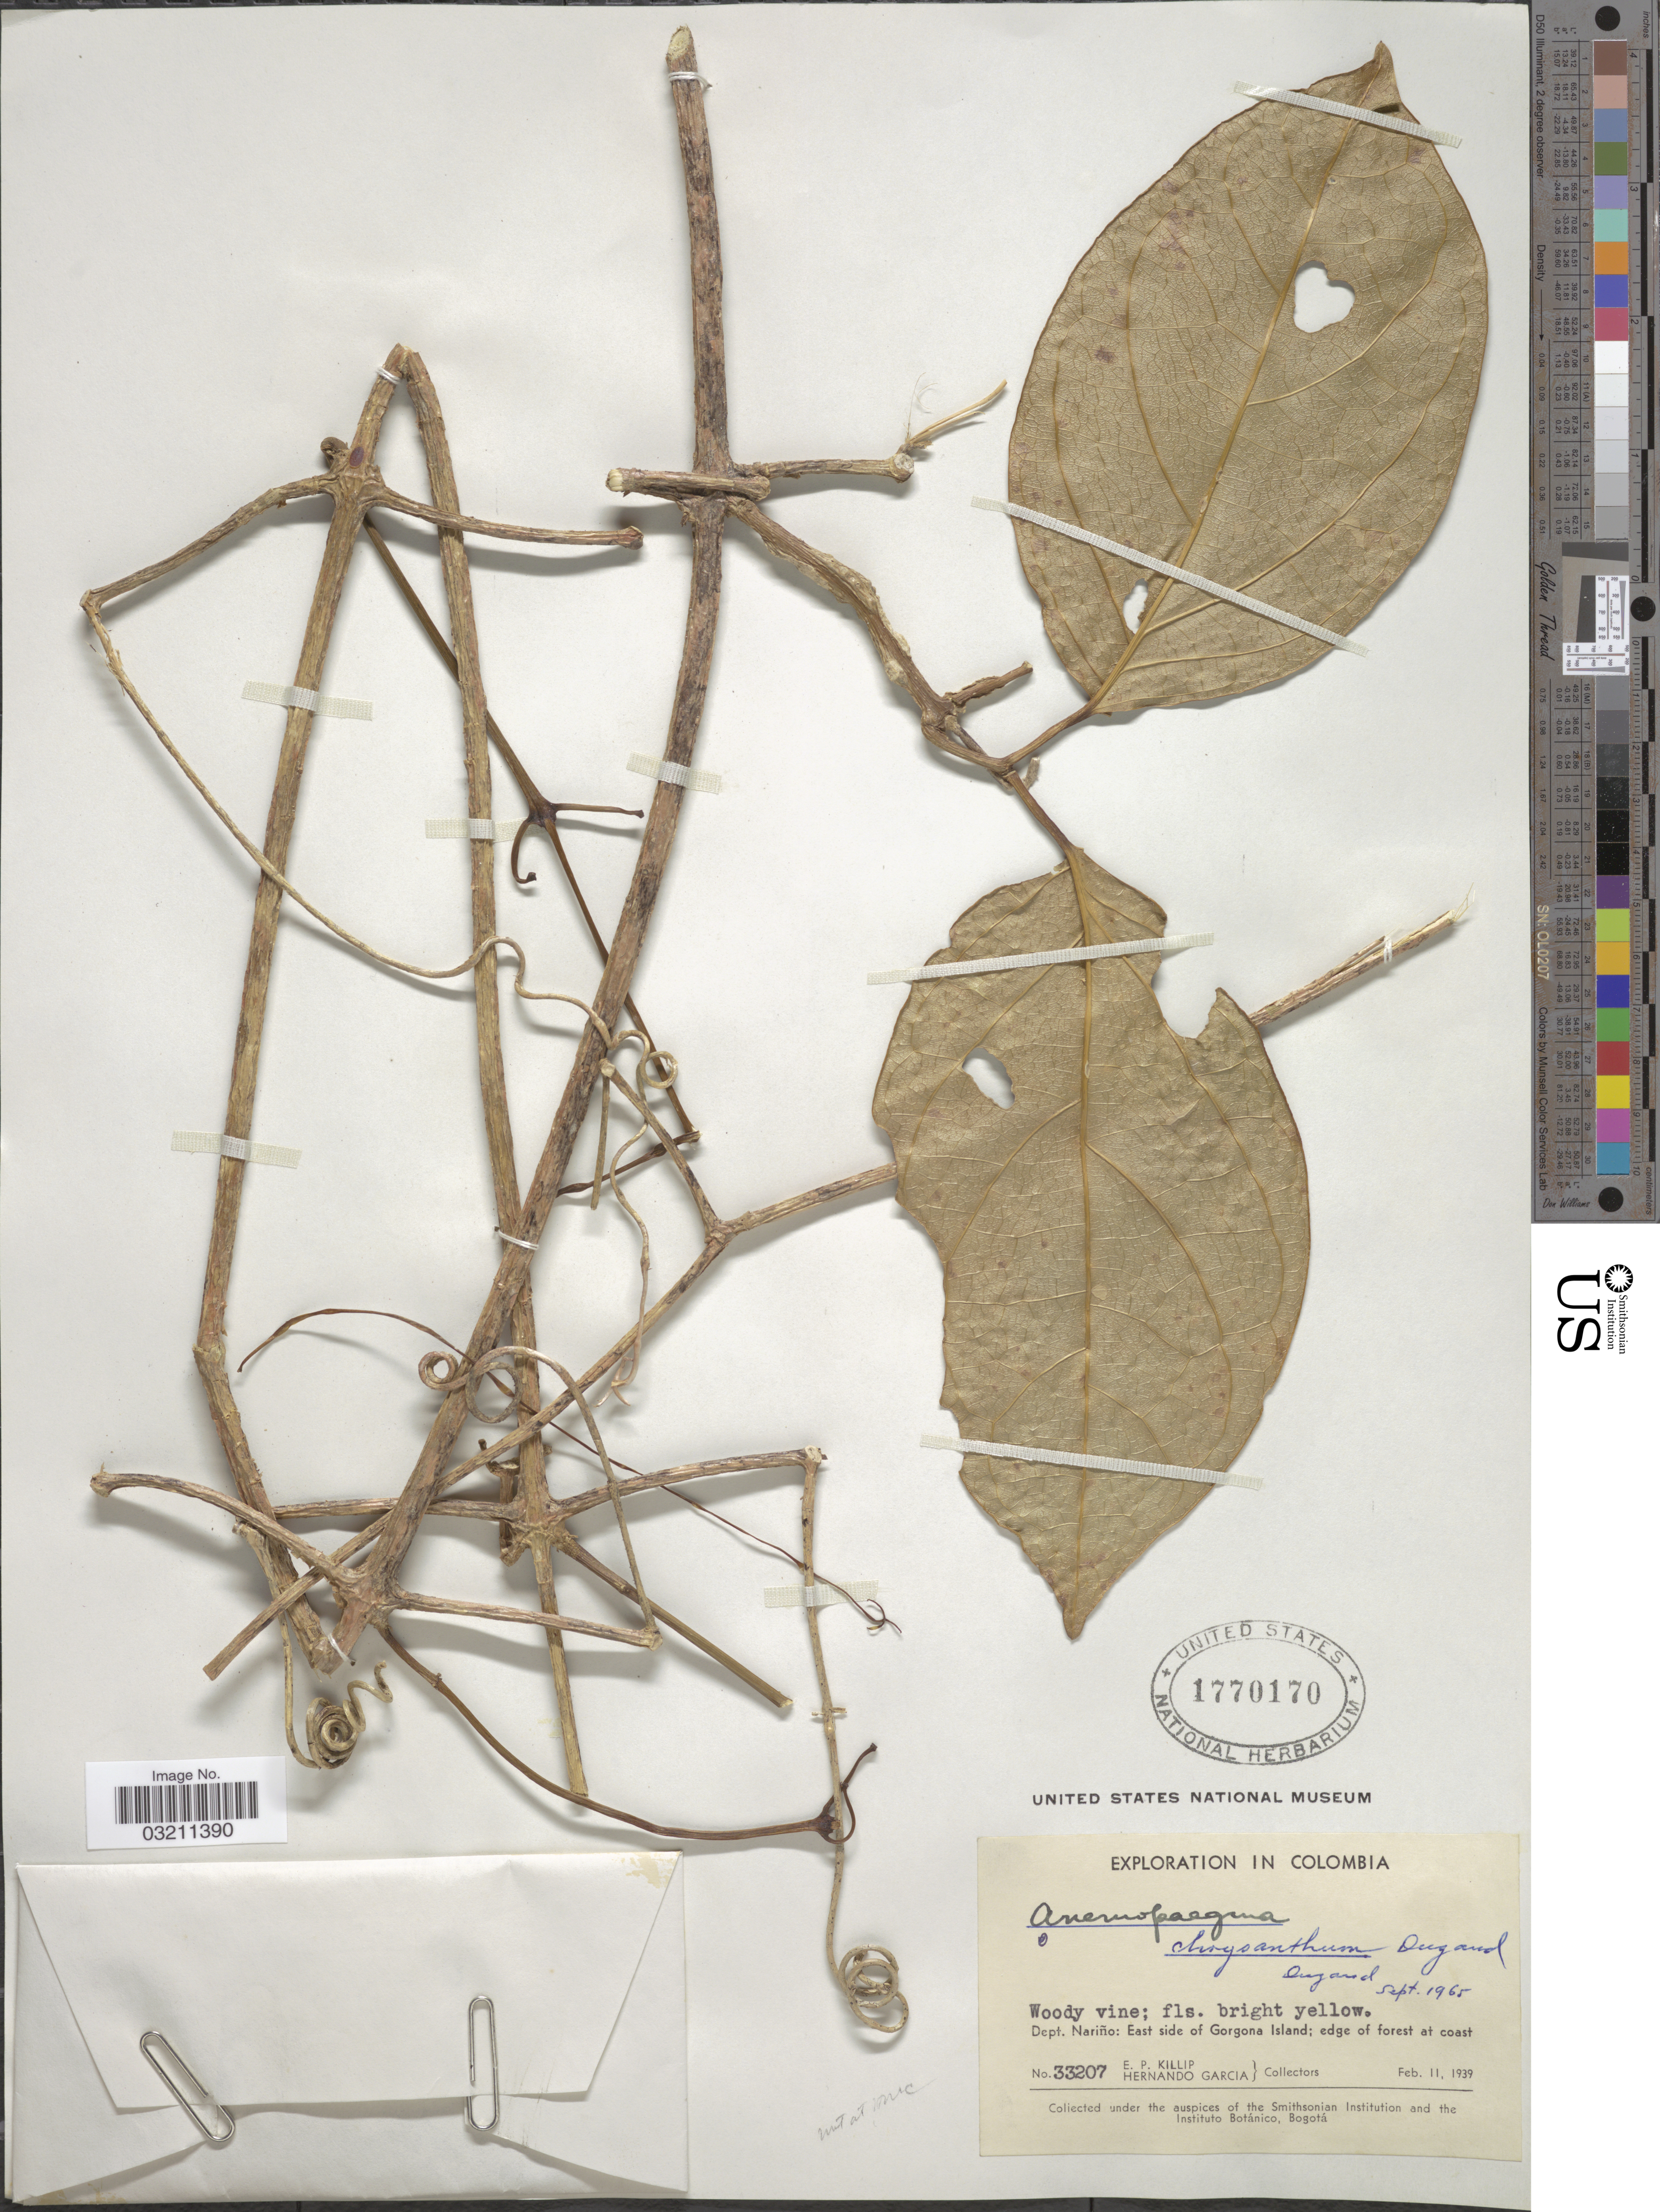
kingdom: Plantae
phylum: Tracheophyta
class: Magnoliopsida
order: Lamiales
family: Bignoniaceae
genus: Anemopaegma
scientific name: Anemopaegma chrysanthum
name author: Dugand G.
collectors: E. P. Killip & H. Garcia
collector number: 33207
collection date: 1939-02-11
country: Colombia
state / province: Nariño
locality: Dept. Nariño: East side of Gorgona Island.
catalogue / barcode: US 1770170